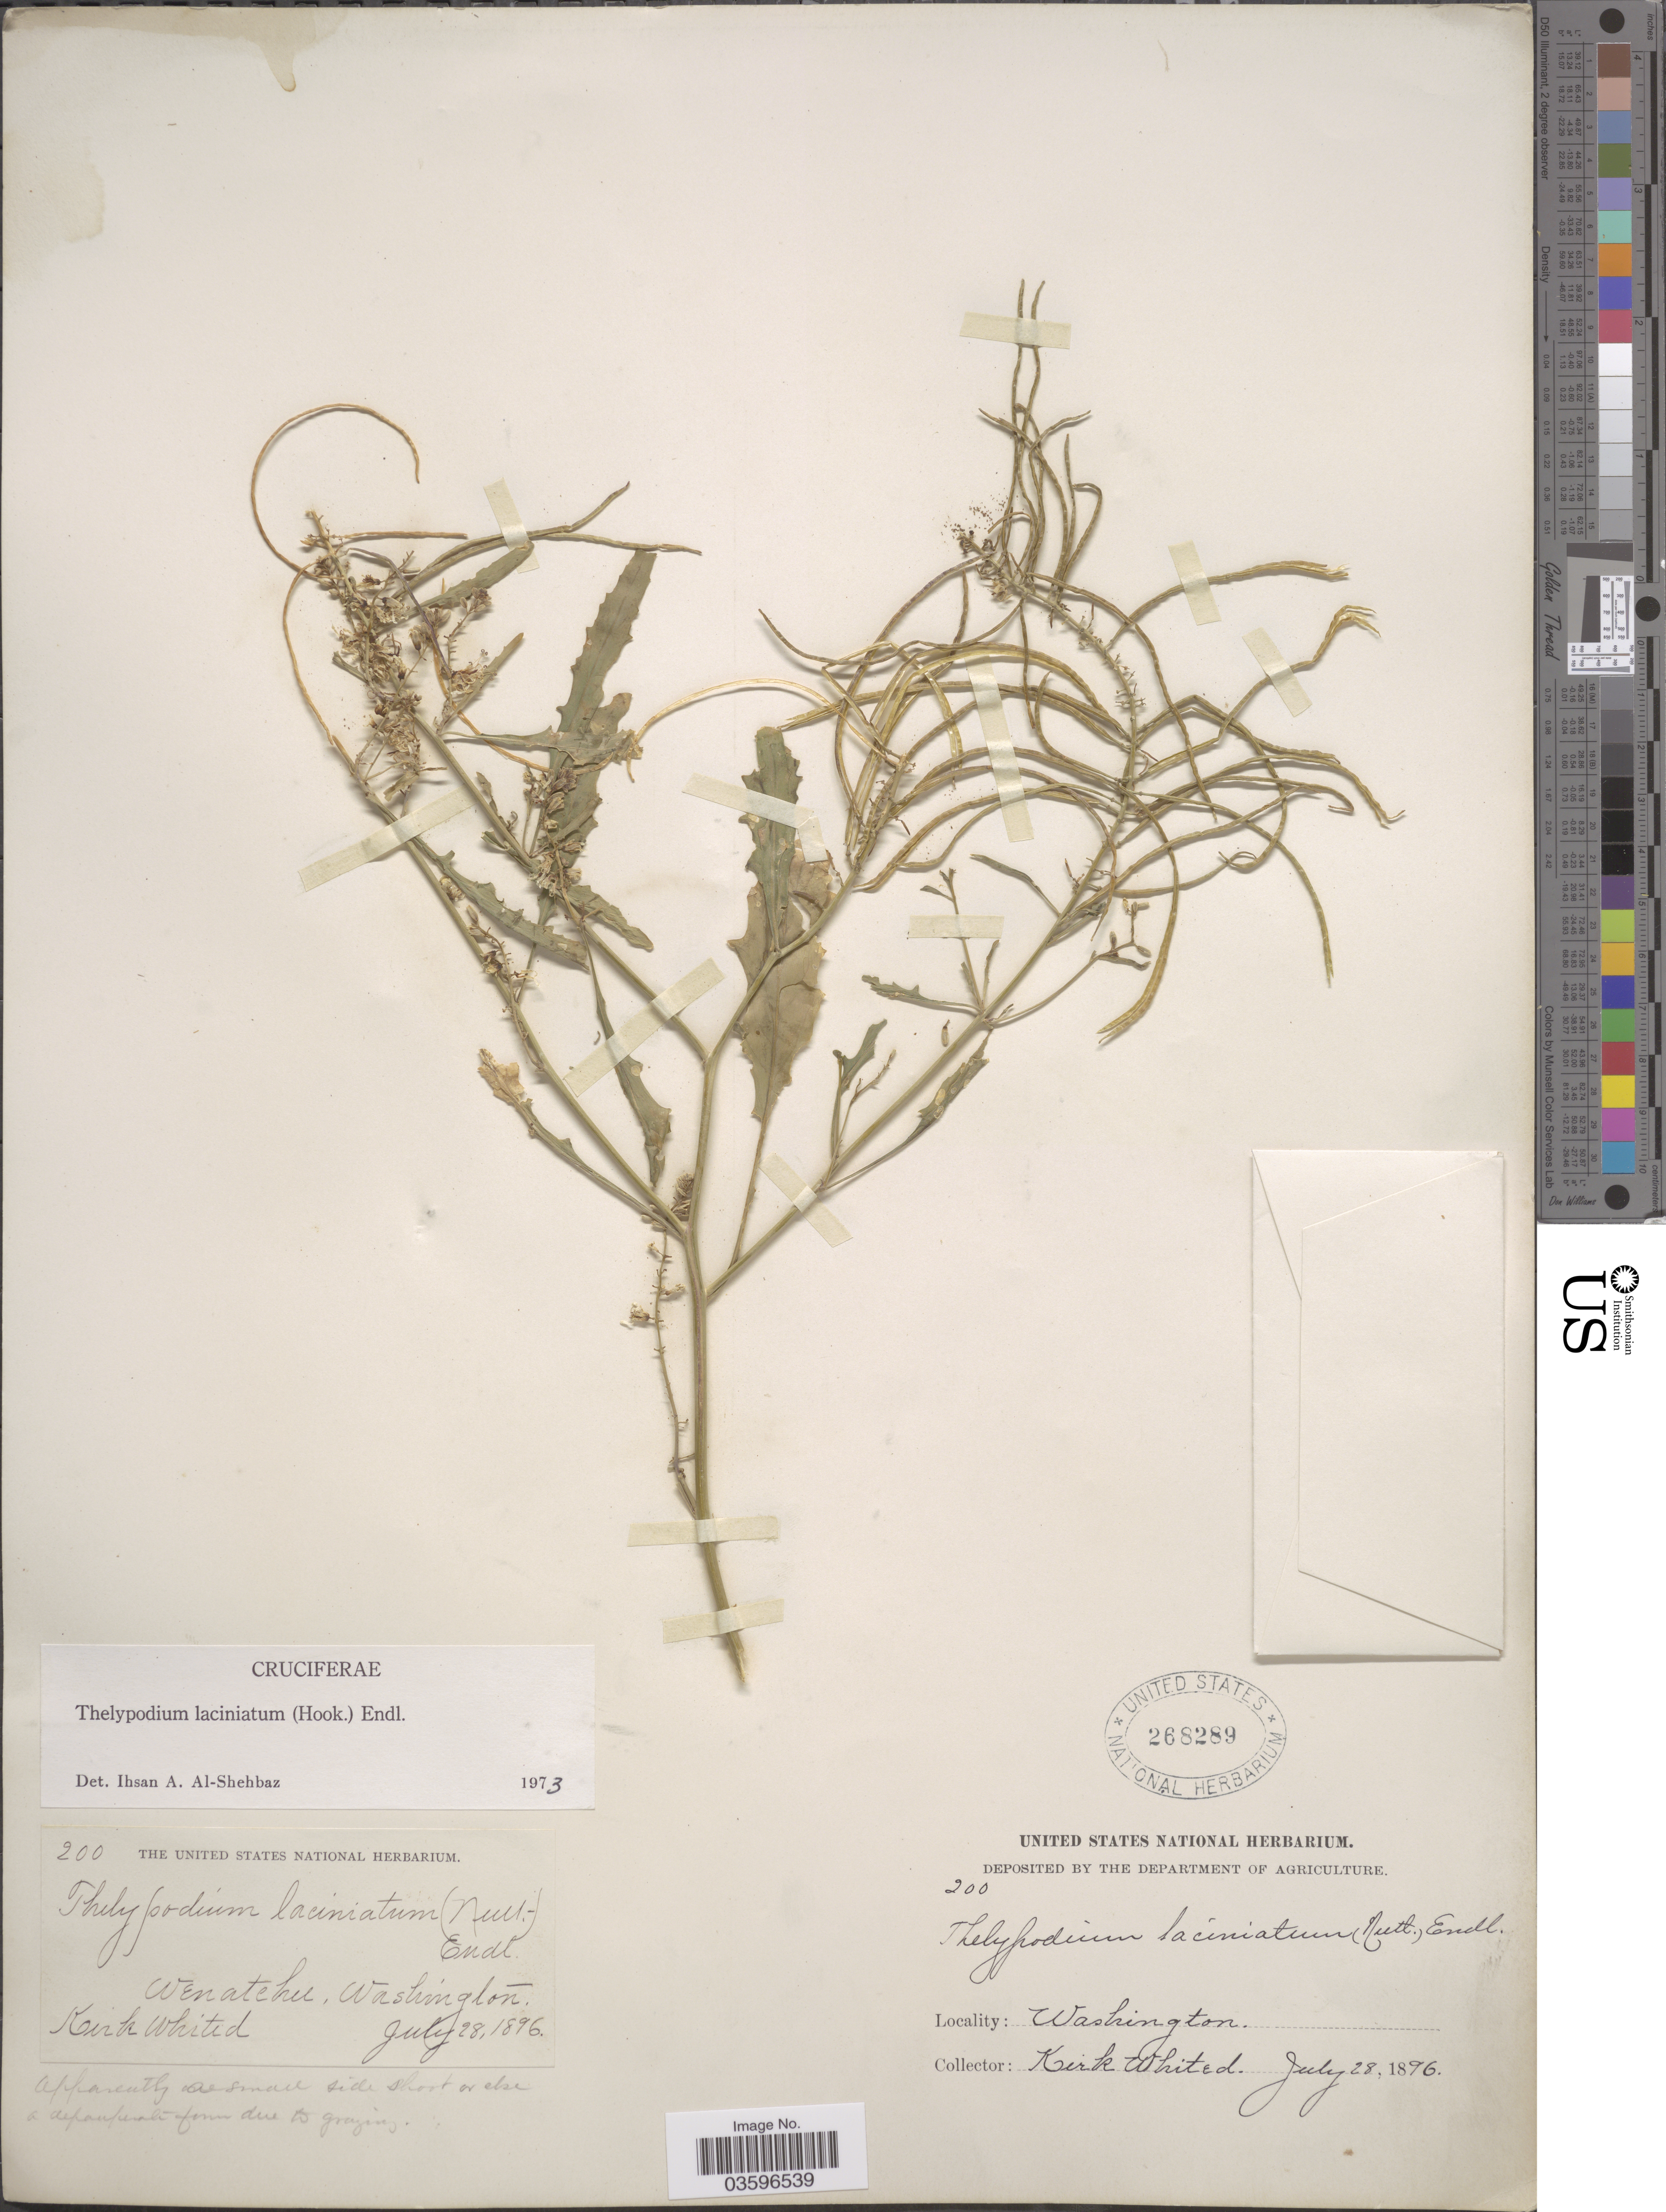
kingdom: Plantae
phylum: Tracheophyta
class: Magnoliopsida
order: Brassicales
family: Brassicaceae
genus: Thelypodium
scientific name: Thelypodium laciniatum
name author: (Hook.) Endl.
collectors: K. Whited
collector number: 200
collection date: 1896-07-28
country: United States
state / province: Washington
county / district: Chelan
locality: Wenatchee.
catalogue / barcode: US 268289